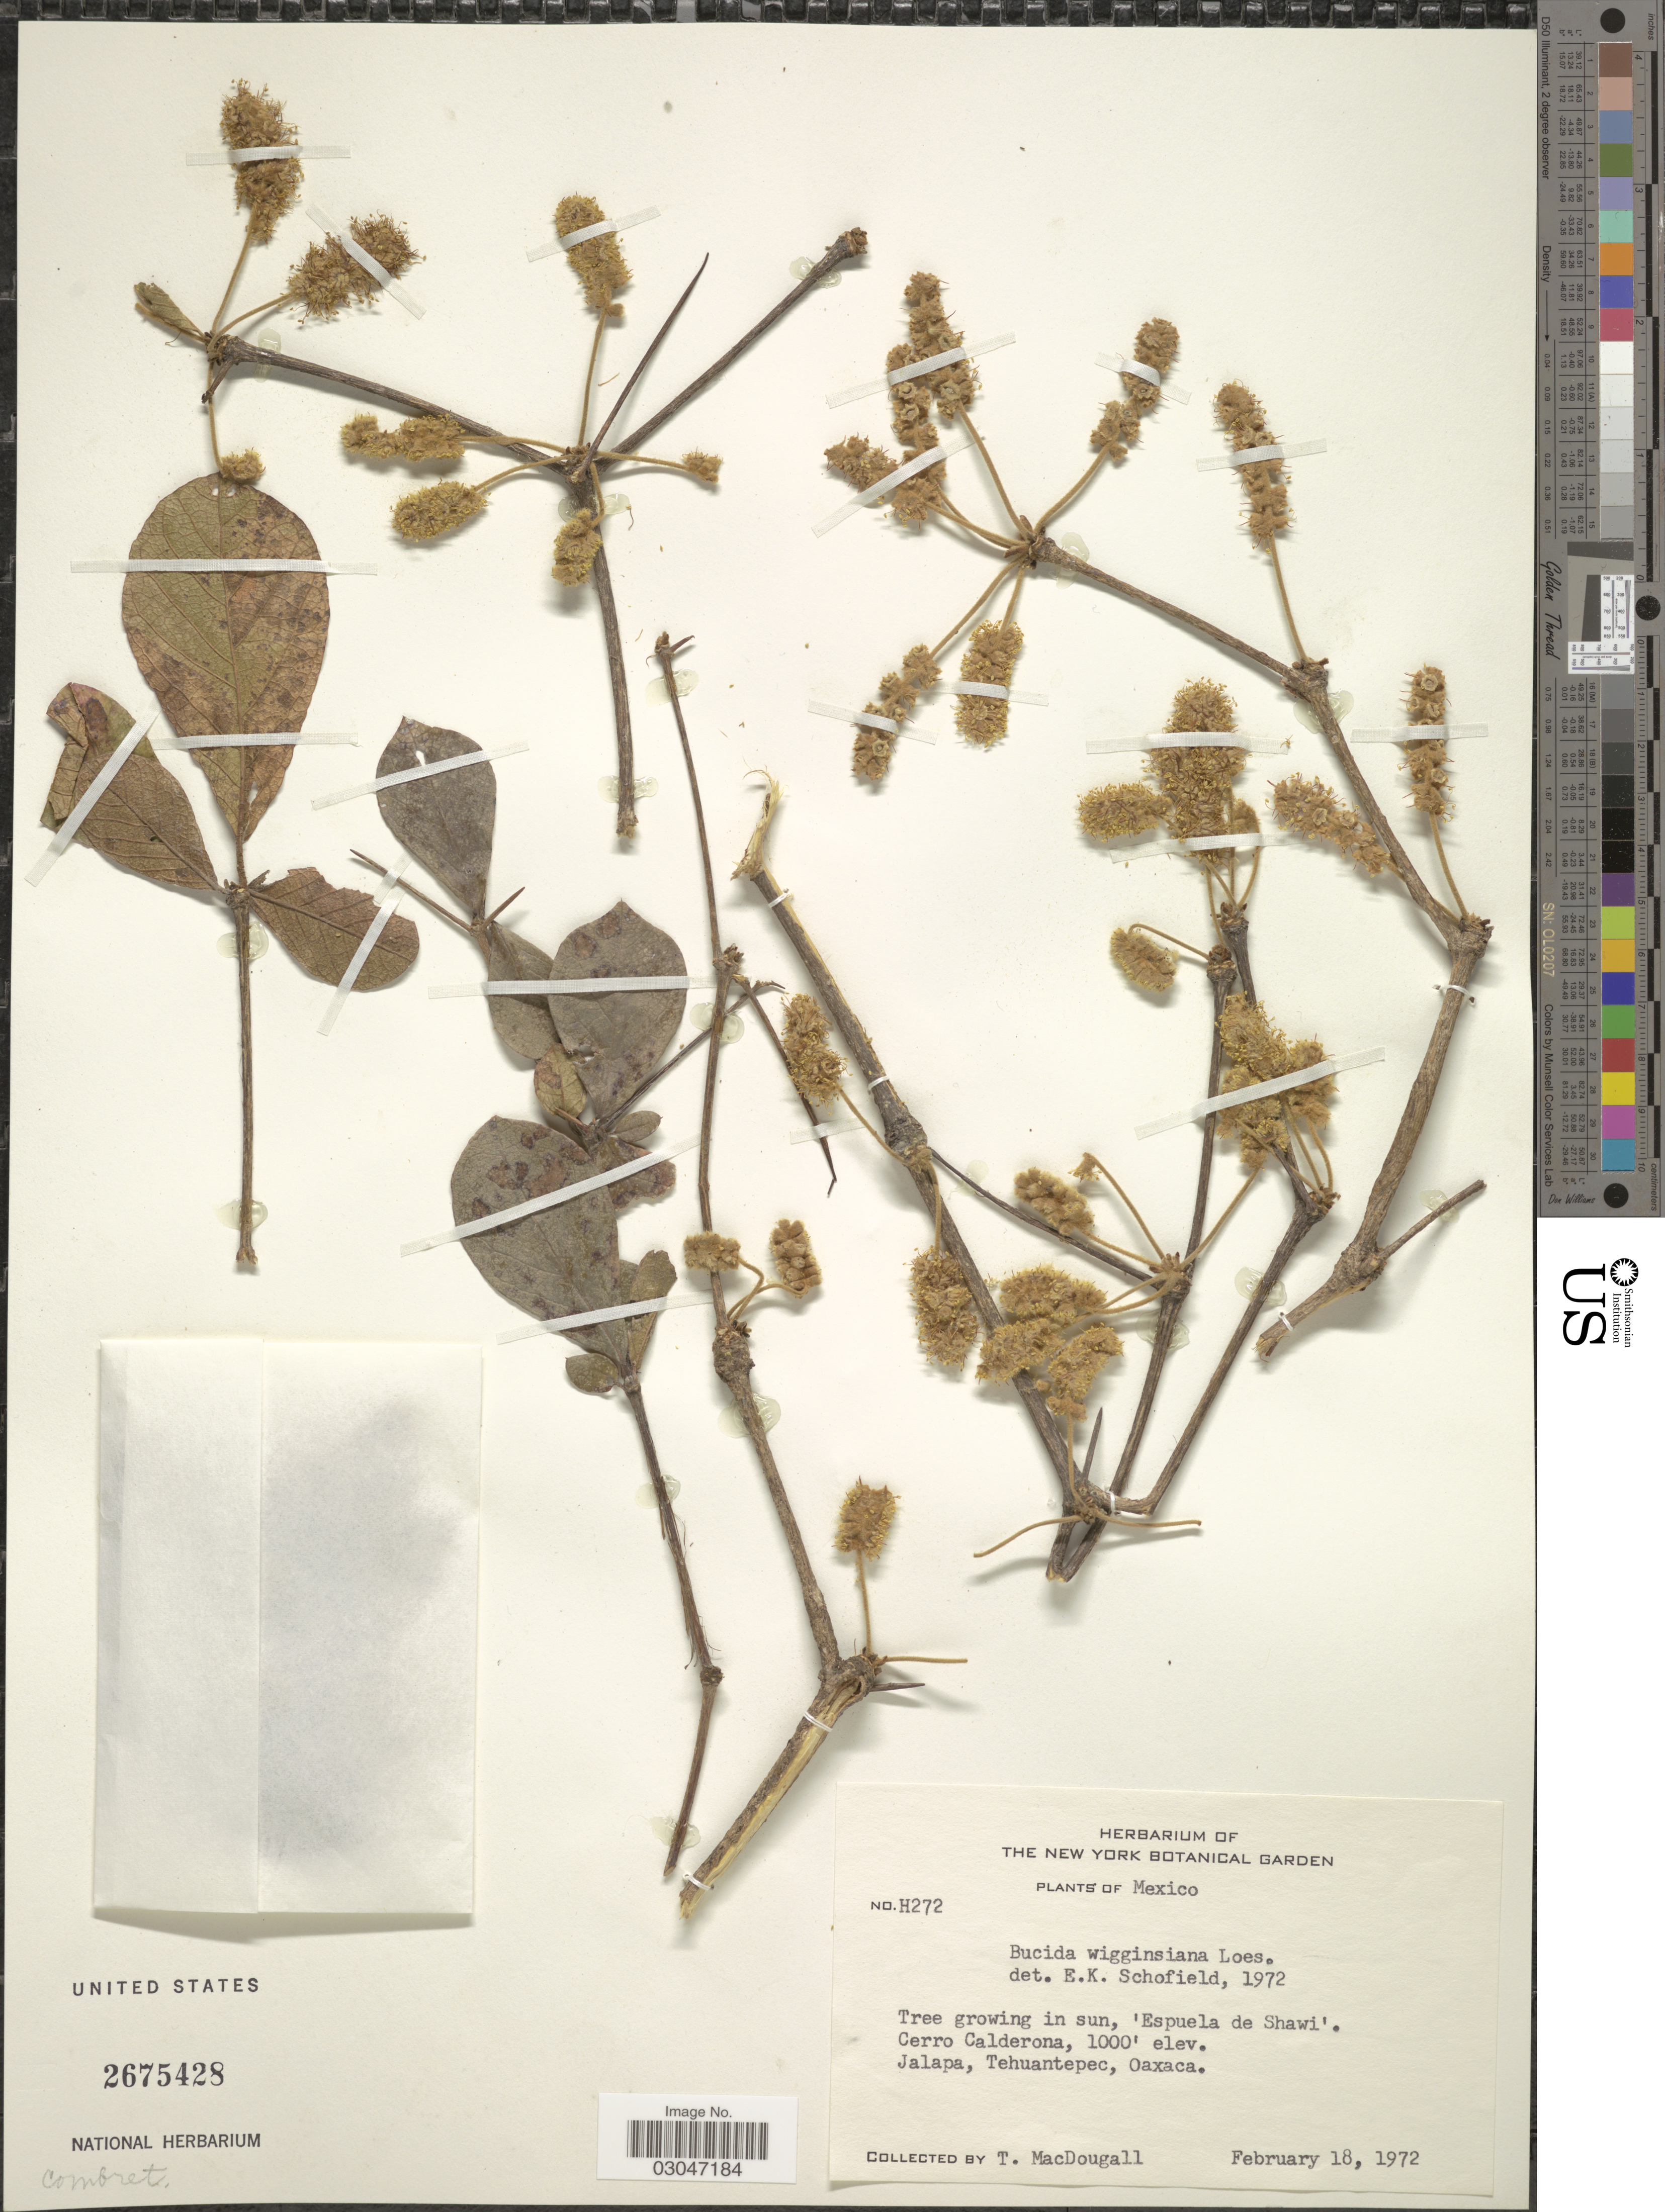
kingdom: Plantae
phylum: Tracheophyta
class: Magnoliopsida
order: Myrtales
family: Combretaceae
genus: Terminalia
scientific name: Terminalia macrostachya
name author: (Standl.) Alwan & Stace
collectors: T. B. MacDougall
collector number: H272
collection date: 1972-02-18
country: Mexico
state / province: Oaxaca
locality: Cerro Calderona, Jalapa, Tehuantepec.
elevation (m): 305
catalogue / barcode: US 2675428